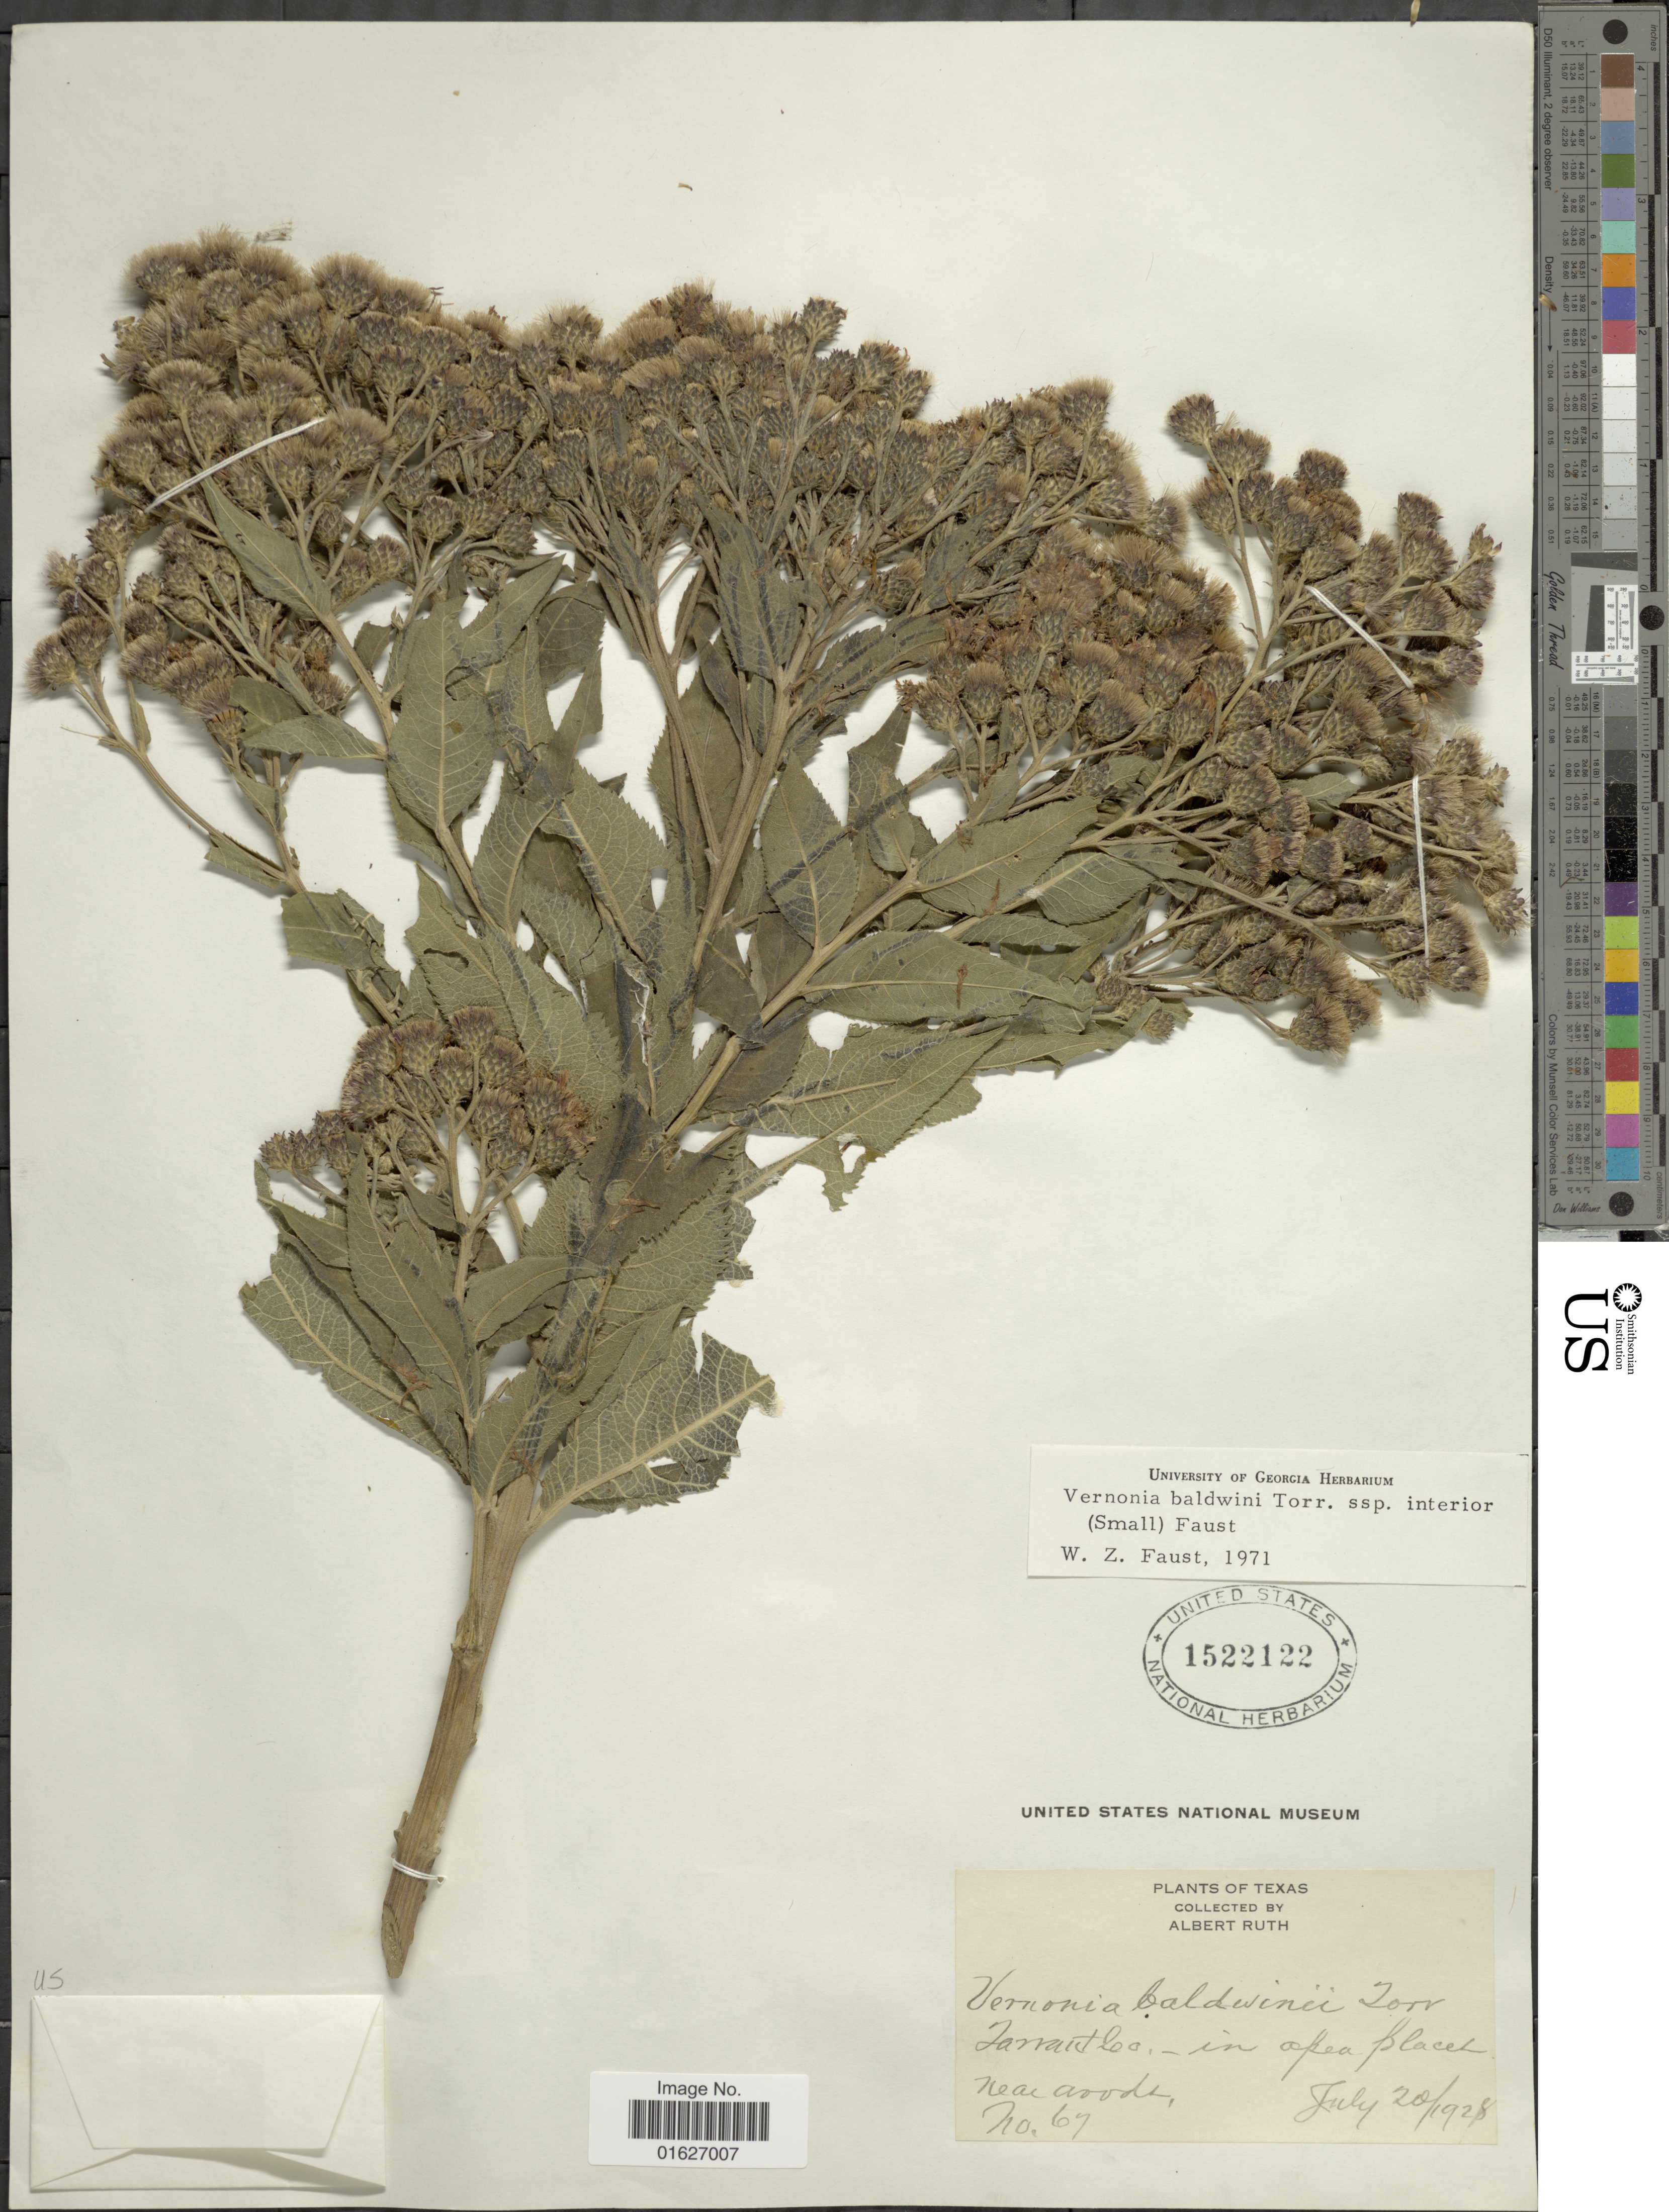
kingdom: Plantae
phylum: Tracheophyta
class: Magnoliopsida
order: Asterales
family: Asteraceae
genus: Vernonia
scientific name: Vernonia baldwinii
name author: Torr.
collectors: A. Ruth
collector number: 67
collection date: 1928-07-20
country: United States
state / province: Texas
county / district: Tarrant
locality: Tarrant Co., in open places near woods.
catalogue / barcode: US 1522122